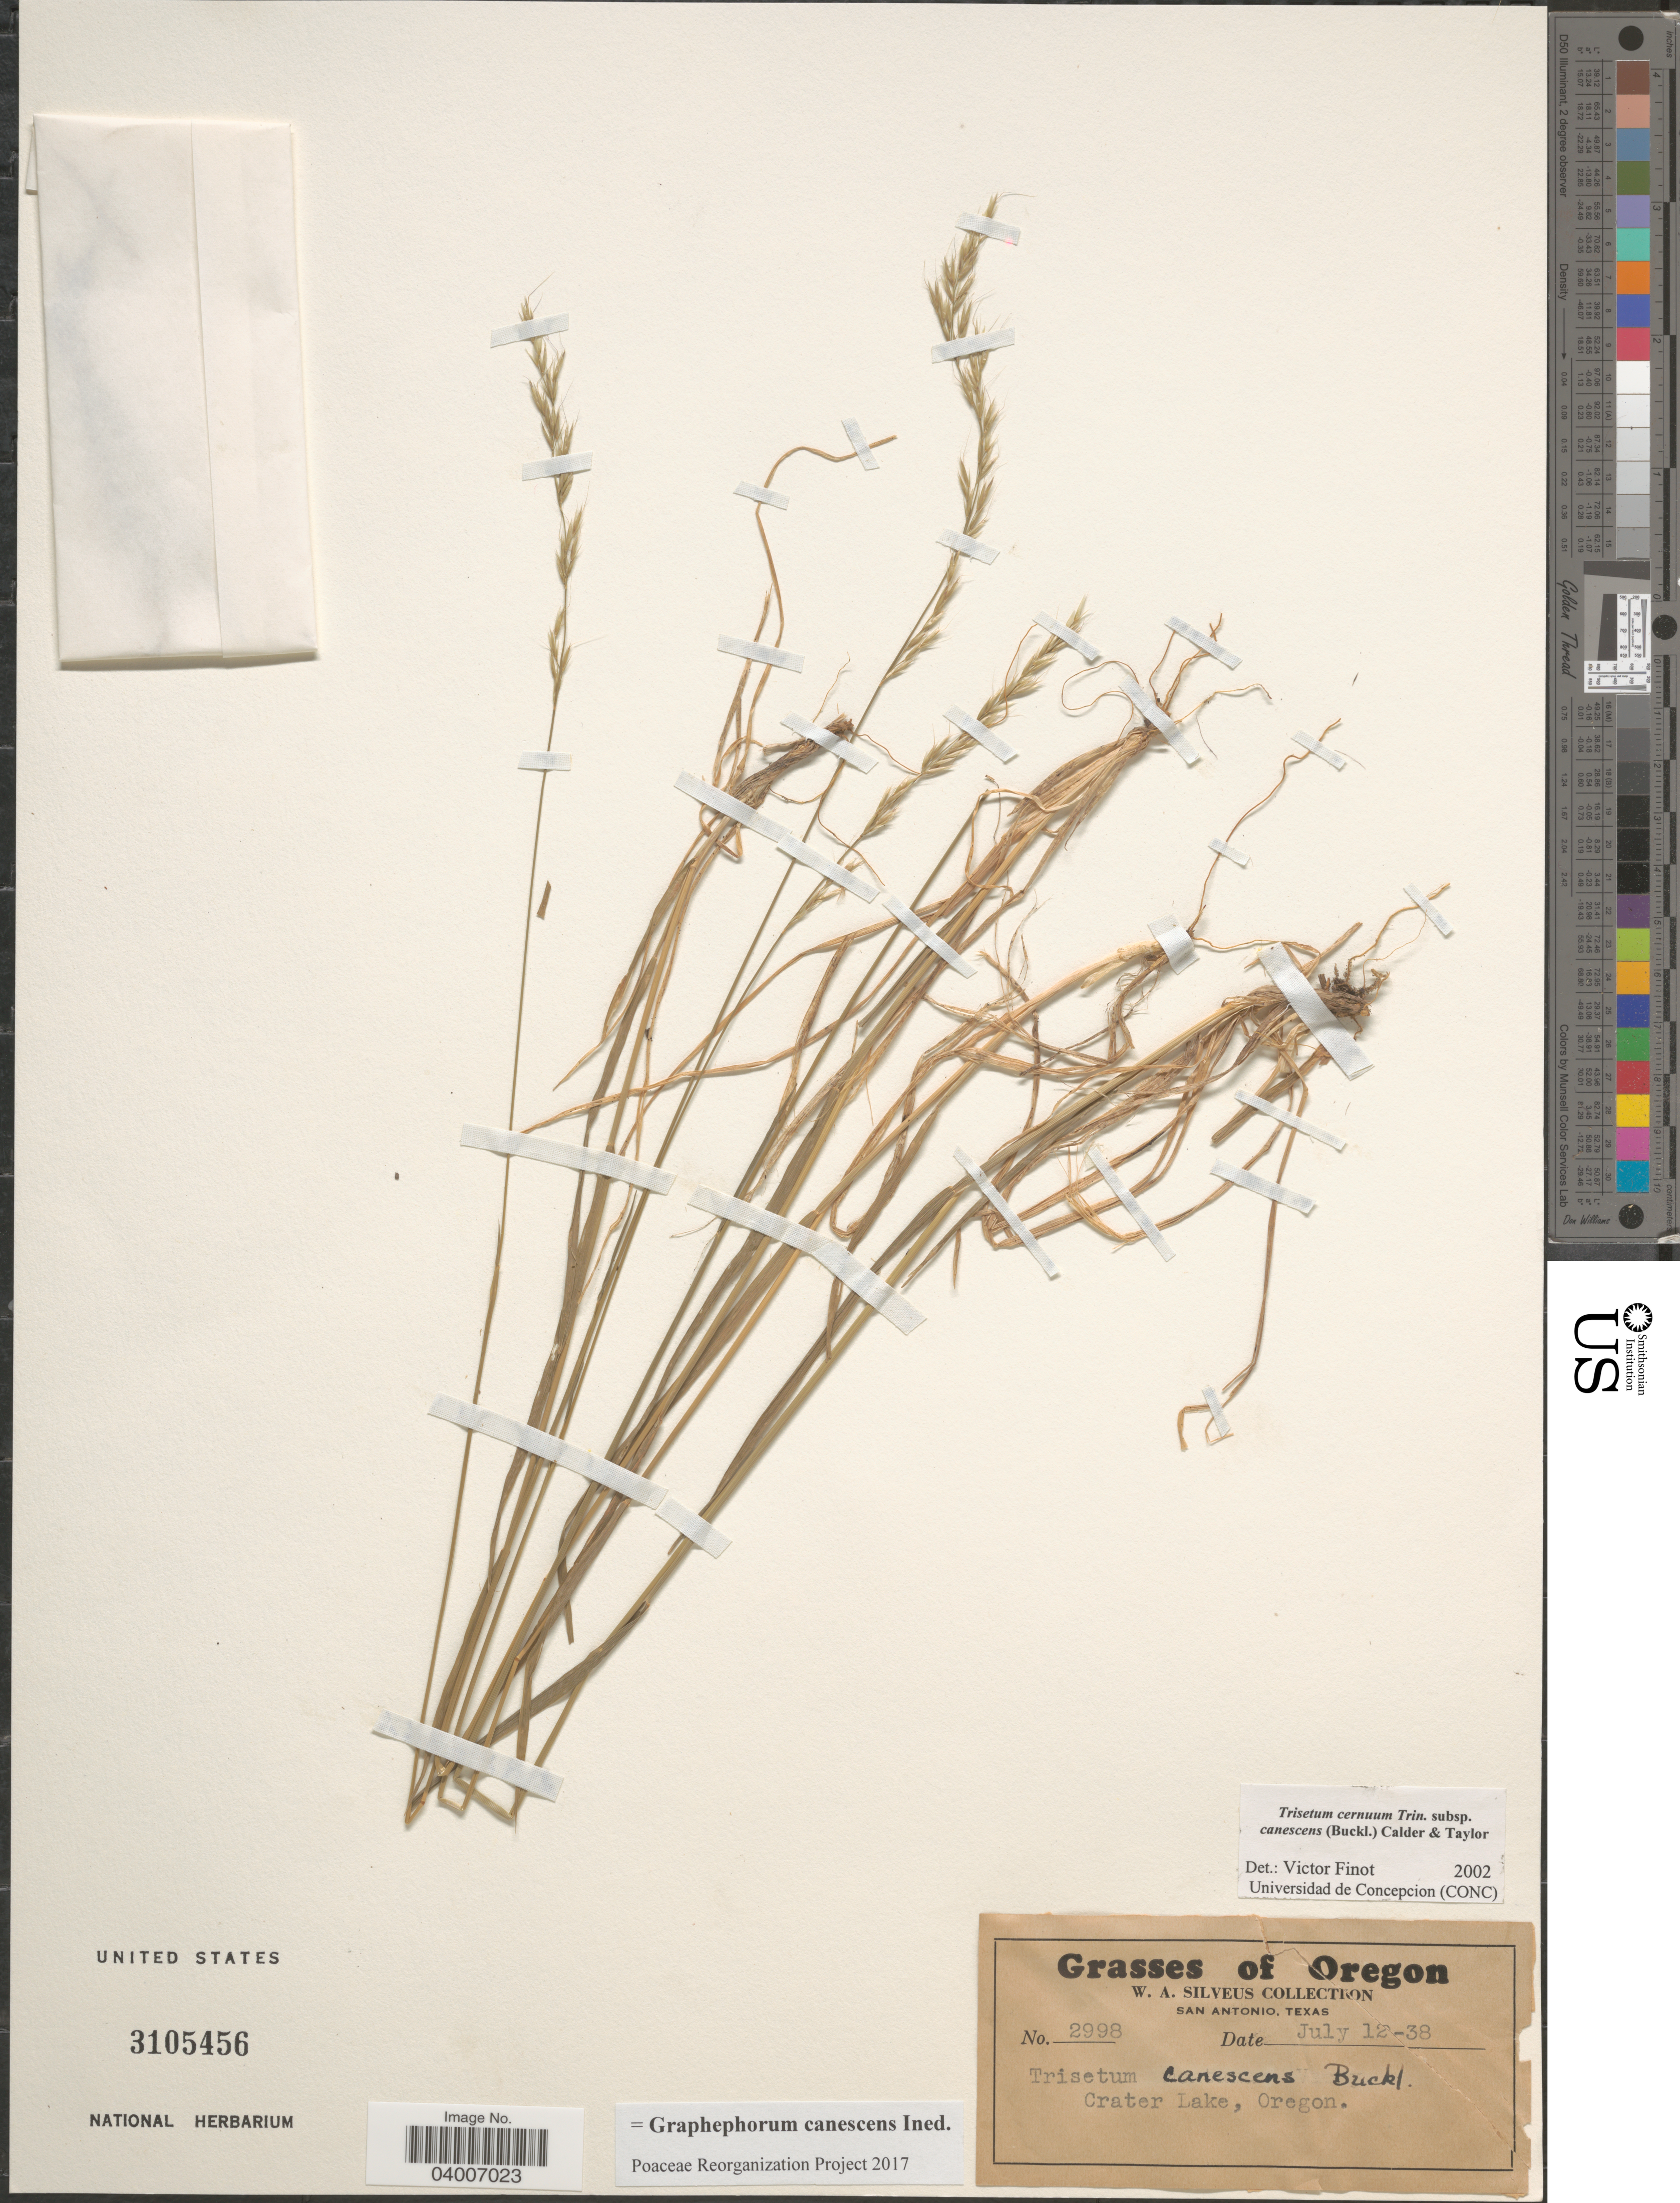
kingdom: Plantae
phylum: Tracheophyta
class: Liliopsida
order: Poales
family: Poaceae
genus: Graphephorum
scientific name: Graphephorum canescens ined.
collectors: W. Silveus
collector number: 2998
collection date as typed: Transcribed d/m/y: 12/7/38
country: United States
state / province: Oregon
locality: Crater Lake.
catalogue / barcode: US 3105456